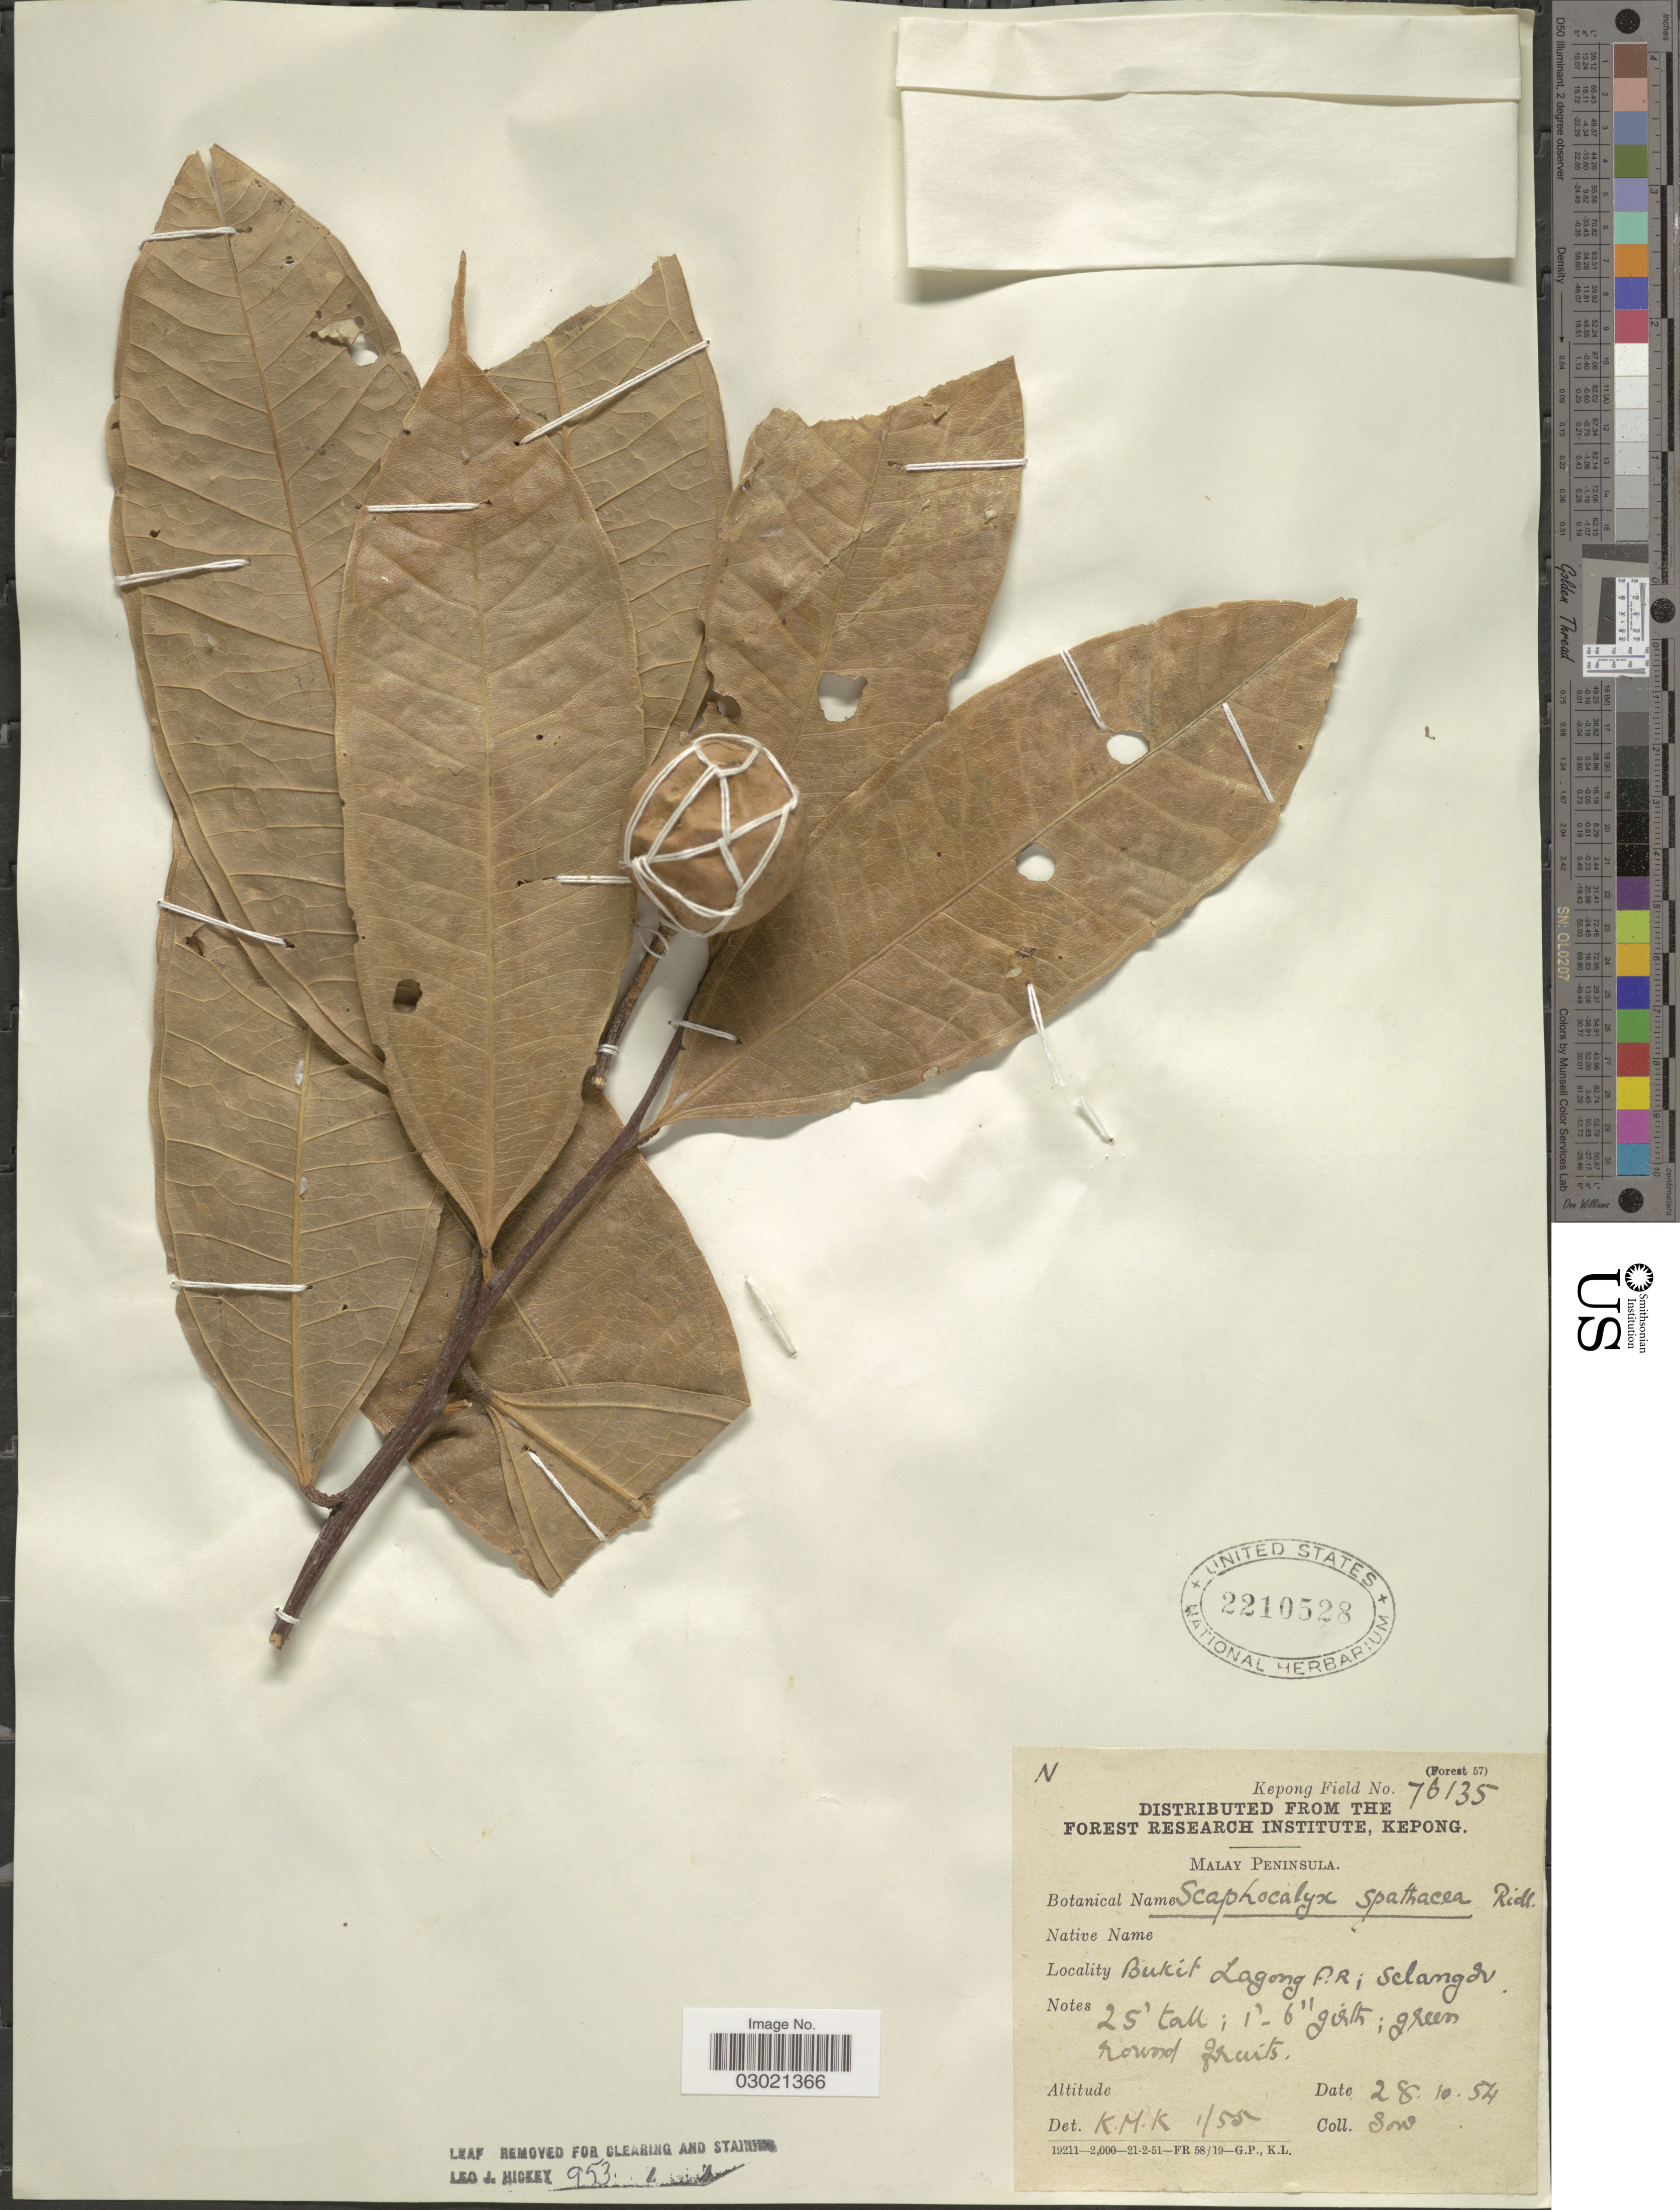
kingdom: Plantae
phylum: Tracheophyta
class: Magnoliopsida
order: Malpighiales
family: Achariaceae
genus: Scaphocalyx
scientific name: Scaphocalyx spathacea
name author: Ridl.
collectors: -. Sow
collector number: Kepong Field? 76135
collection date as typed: Transcribed d/m/y: 28/10/54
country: Malaysia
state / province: Selangor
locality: Malay Peninsula. Bukit Lagong F.R.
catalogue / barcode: US 2210528